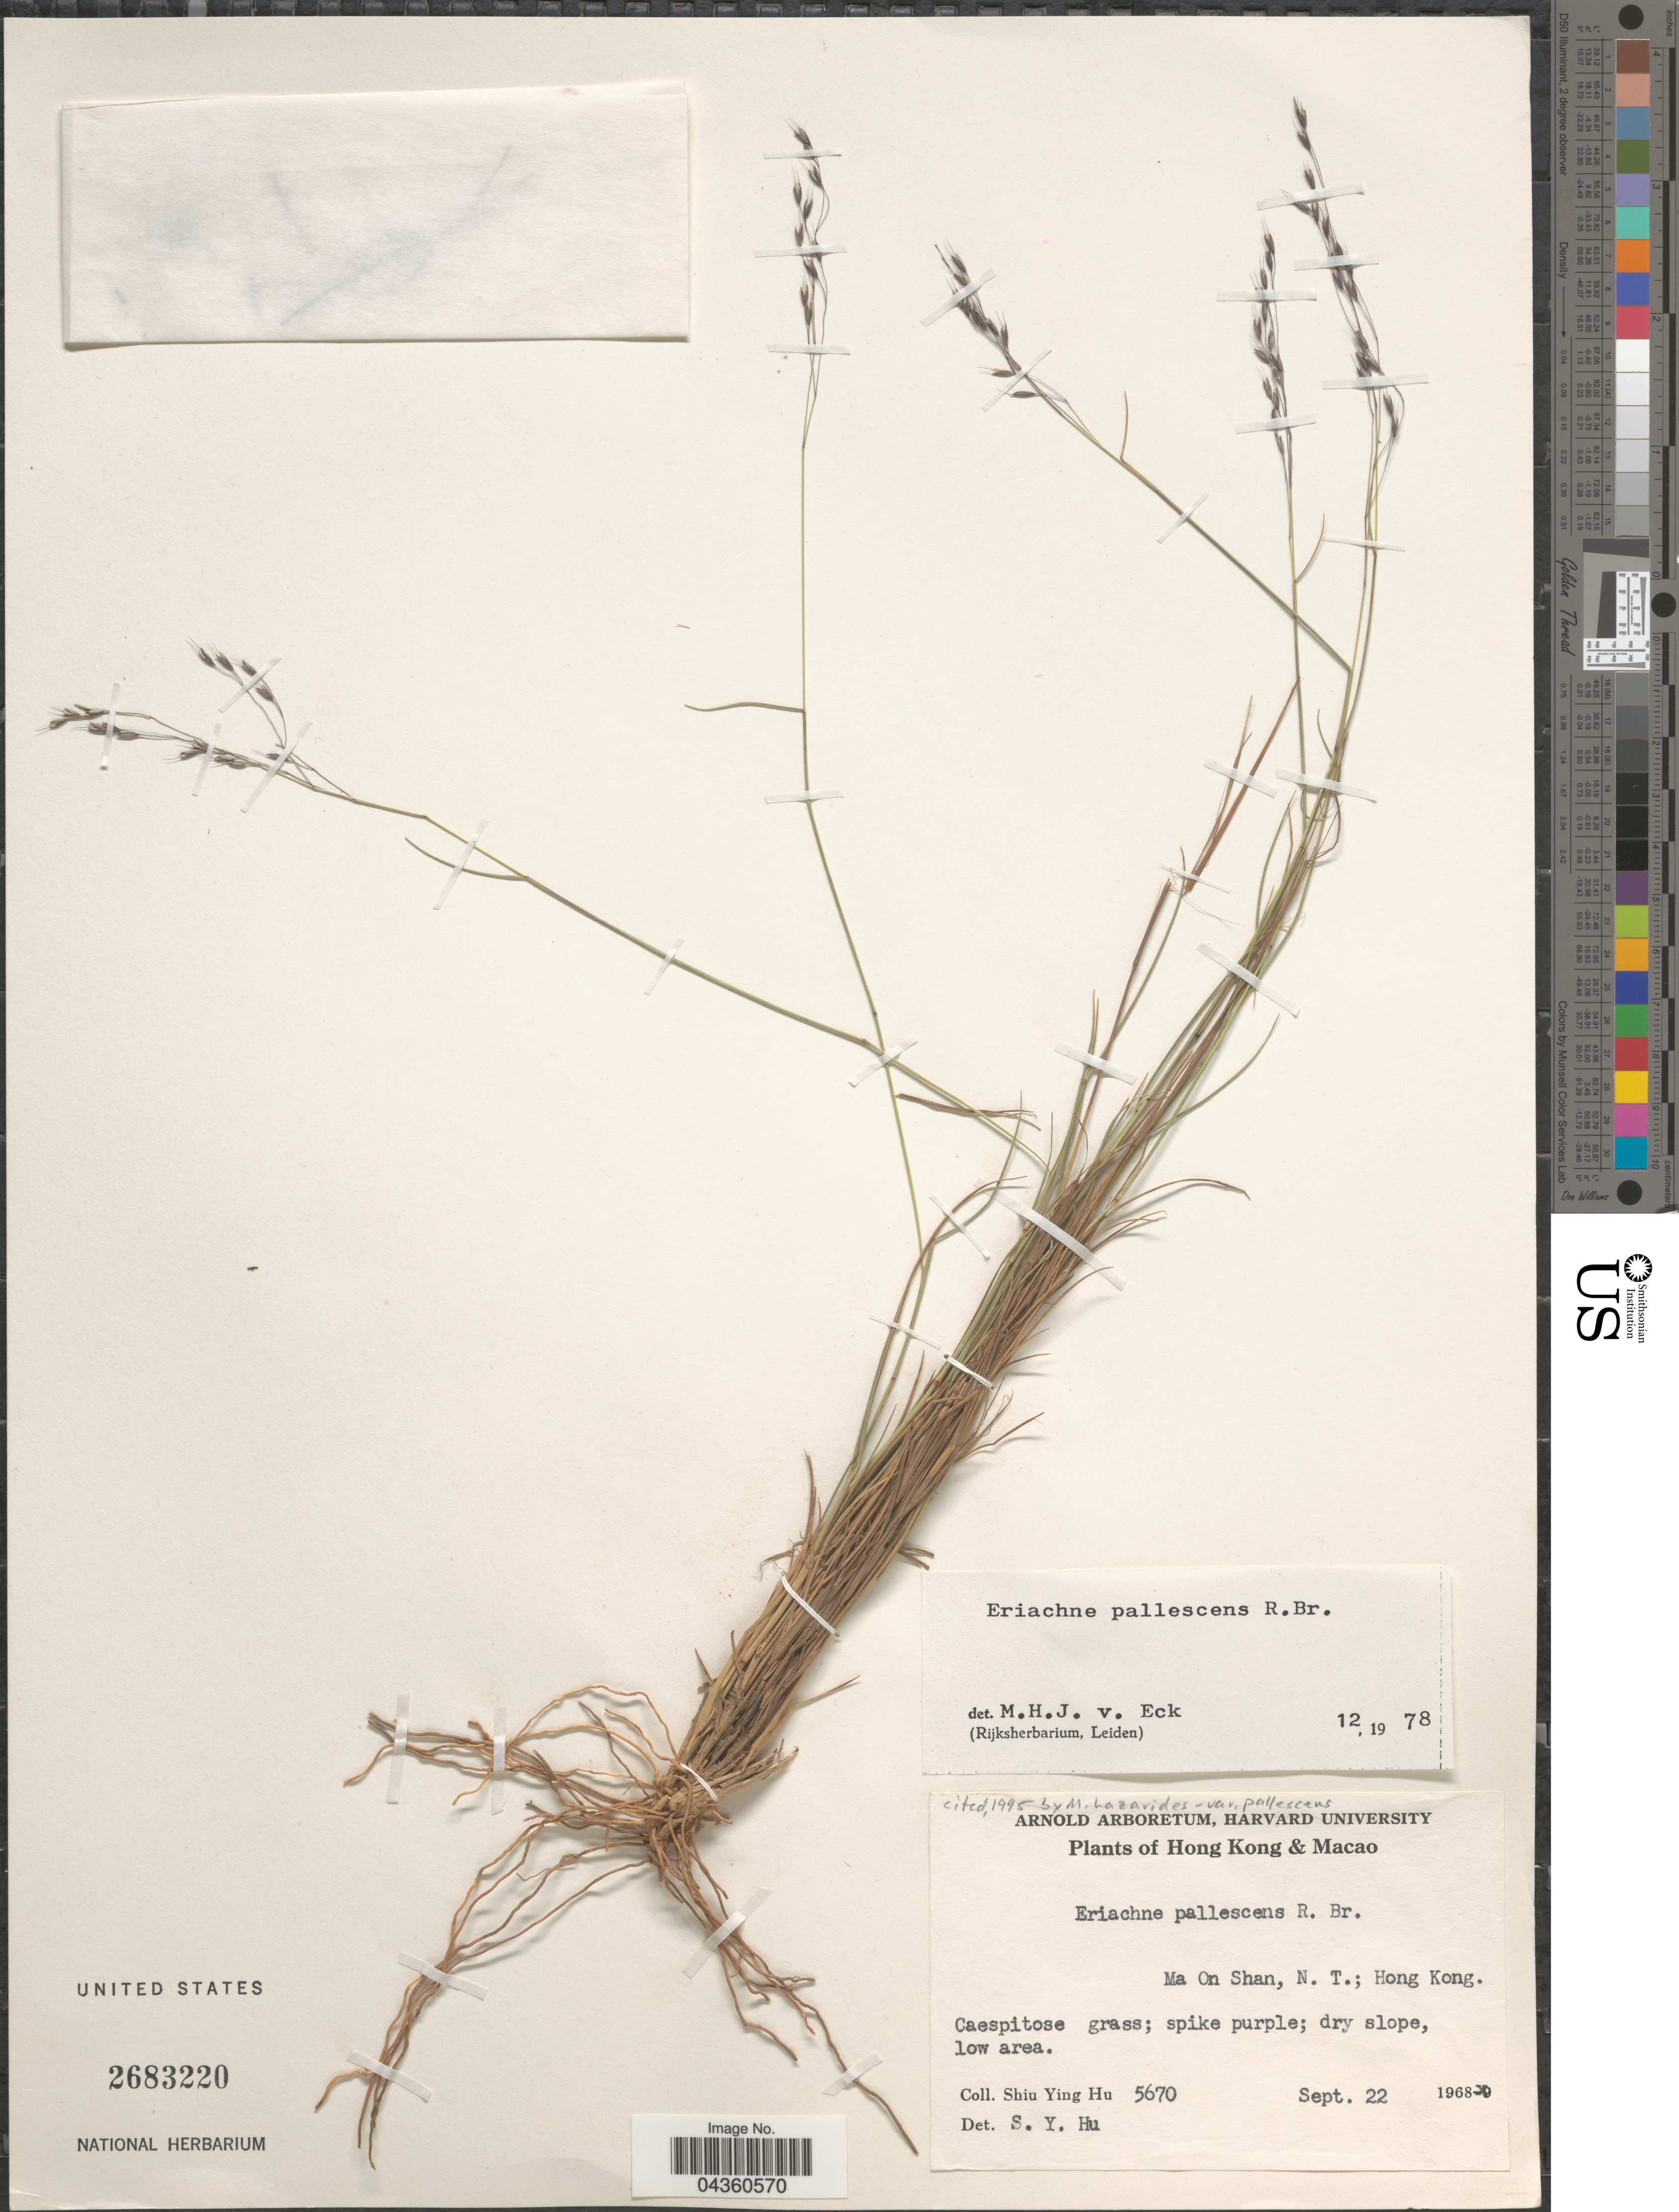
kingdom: Plantae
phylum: Tracheophyta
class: Liliopsida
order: Poales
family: Poaceae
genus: Eriachne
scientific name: Eriachne pallescens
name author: R. Br.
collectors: S. Y. Hu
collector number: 5670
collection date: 1968-09-22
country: China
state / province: Hong Kong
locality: Ma On Shan, N. T.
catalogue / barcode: US 2683220